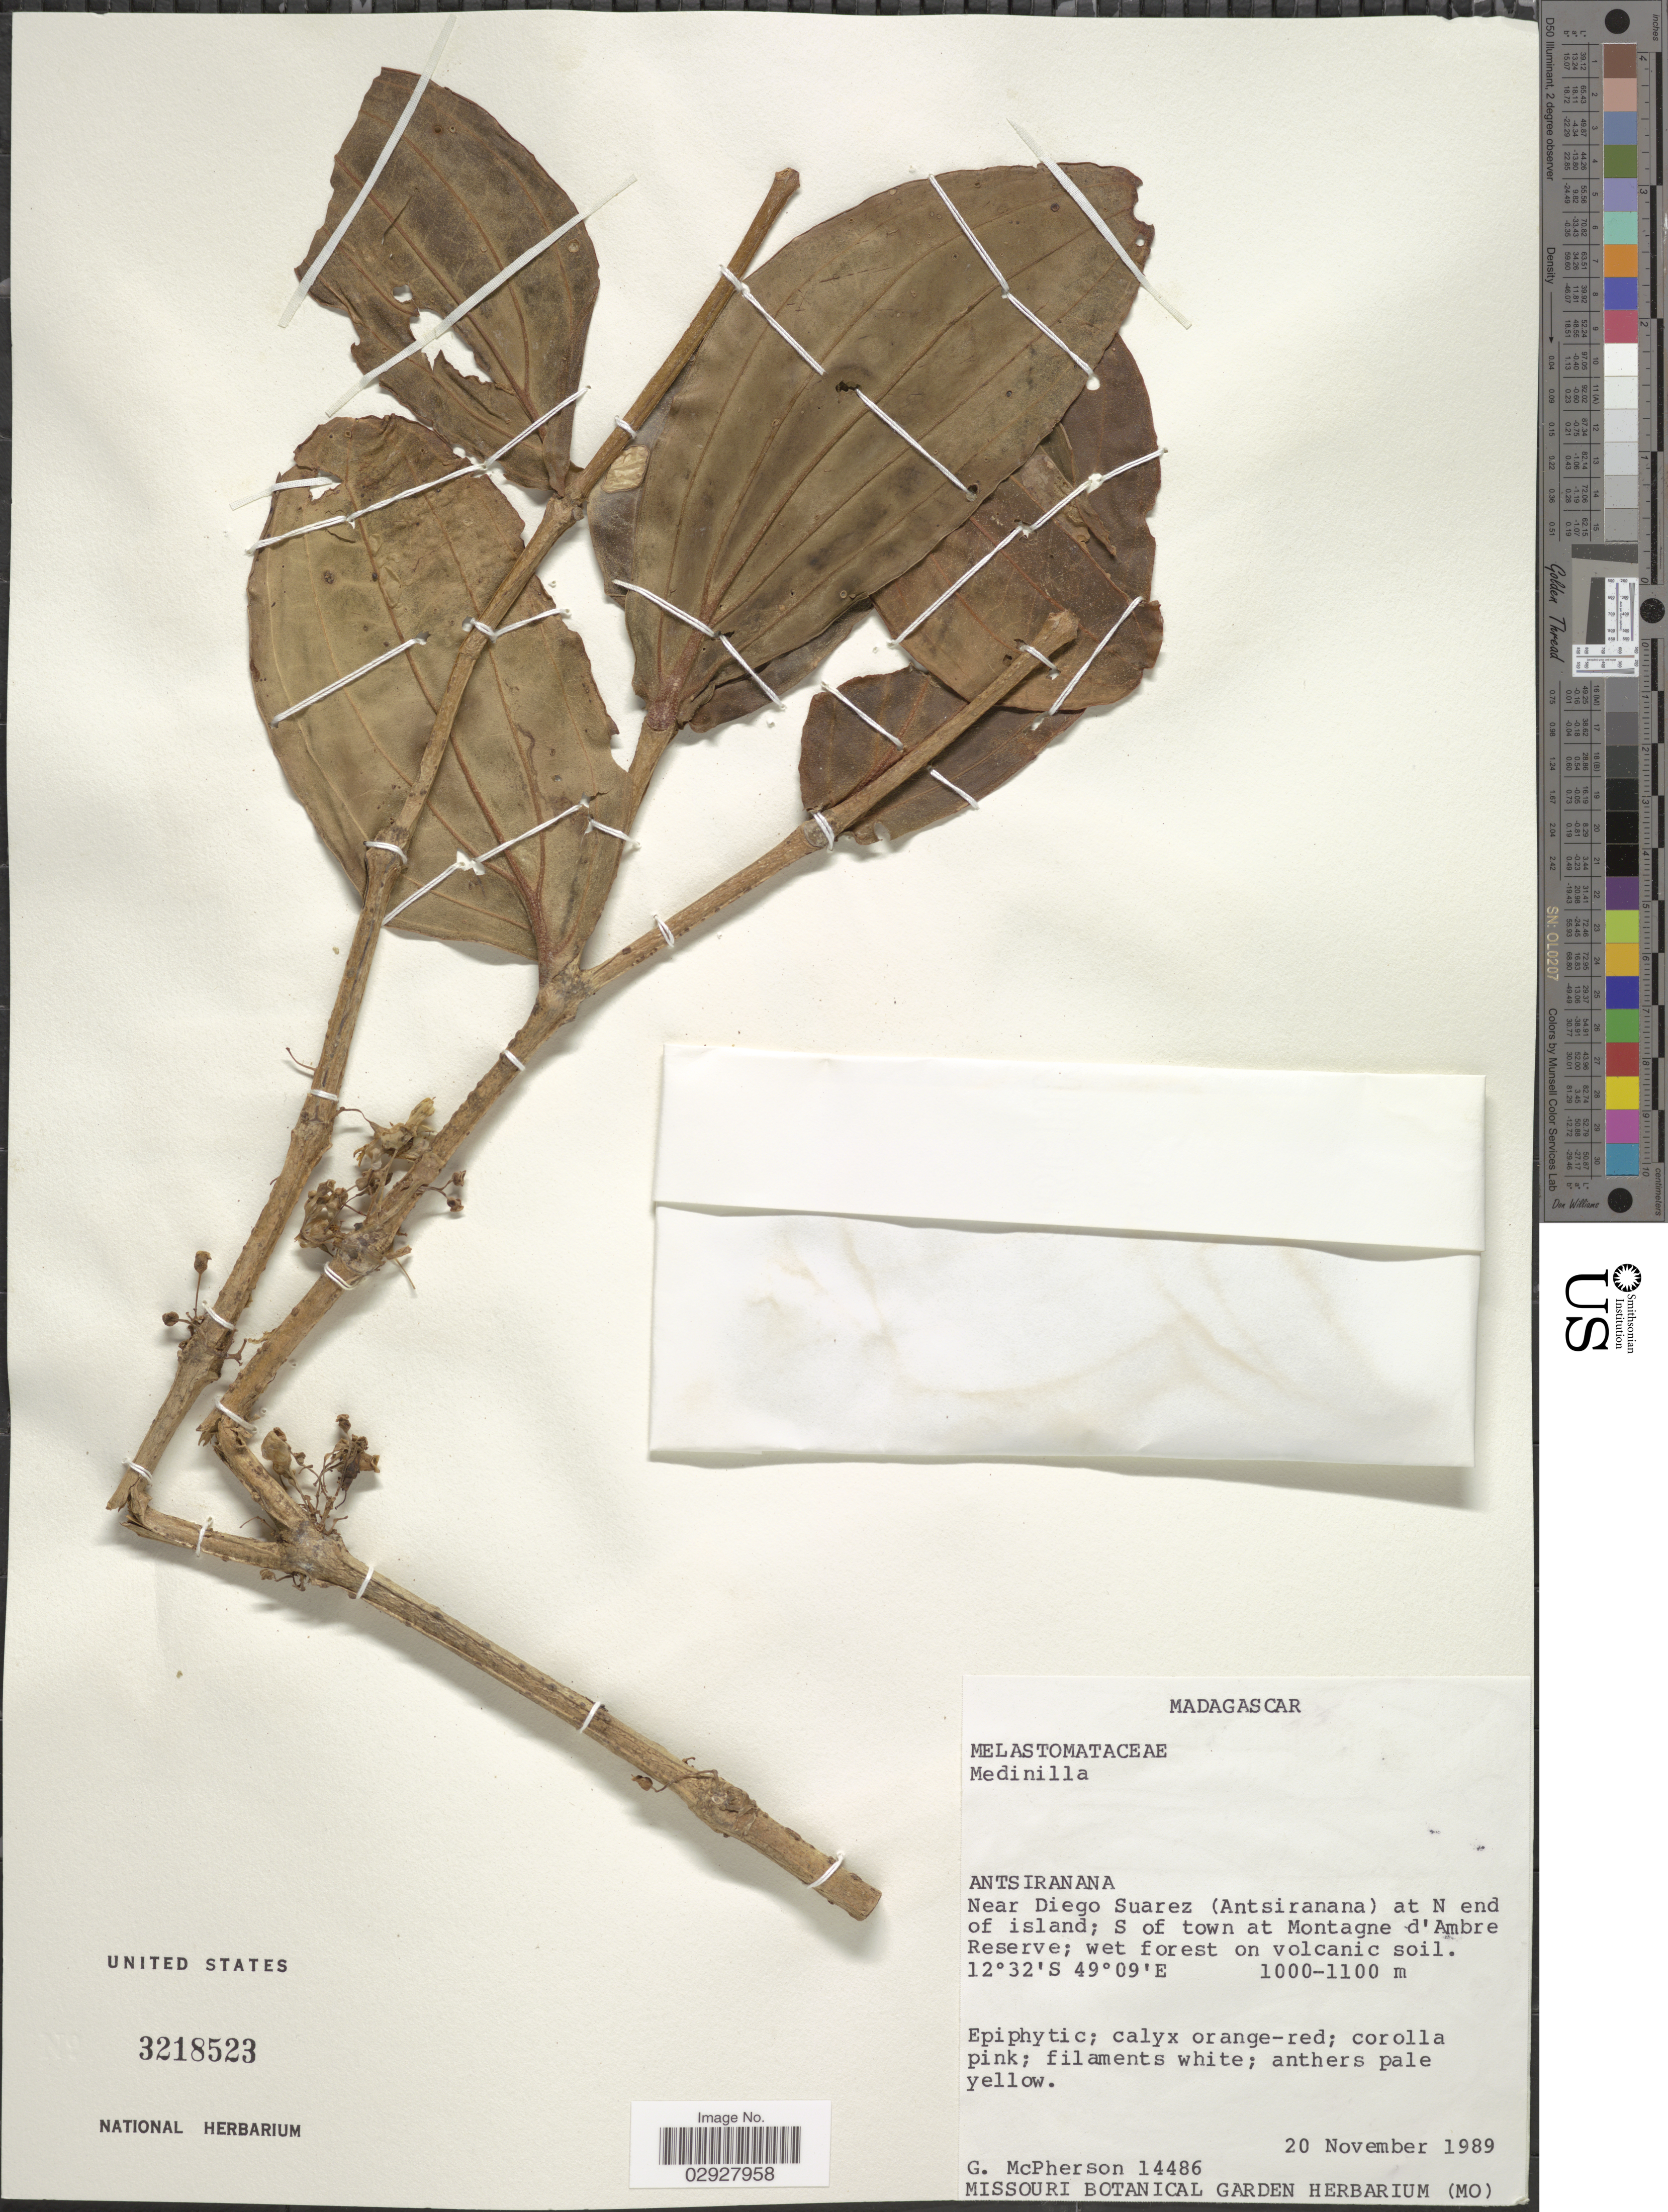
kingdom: Plantae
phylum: Tracheophyta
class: Magnoliopsida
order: Myrtales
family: Melastomataceae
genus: Medinilla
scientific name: Medinilla sp.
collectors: G. McPherson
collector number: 14486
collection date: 1989-11-20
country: Madagascar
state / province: Diana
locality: Near Diego Suarez (Antsiranana) at N end of Island; S of town at Montagne d'Ambre Reserve.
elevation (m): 1000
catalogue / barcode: US 3218523